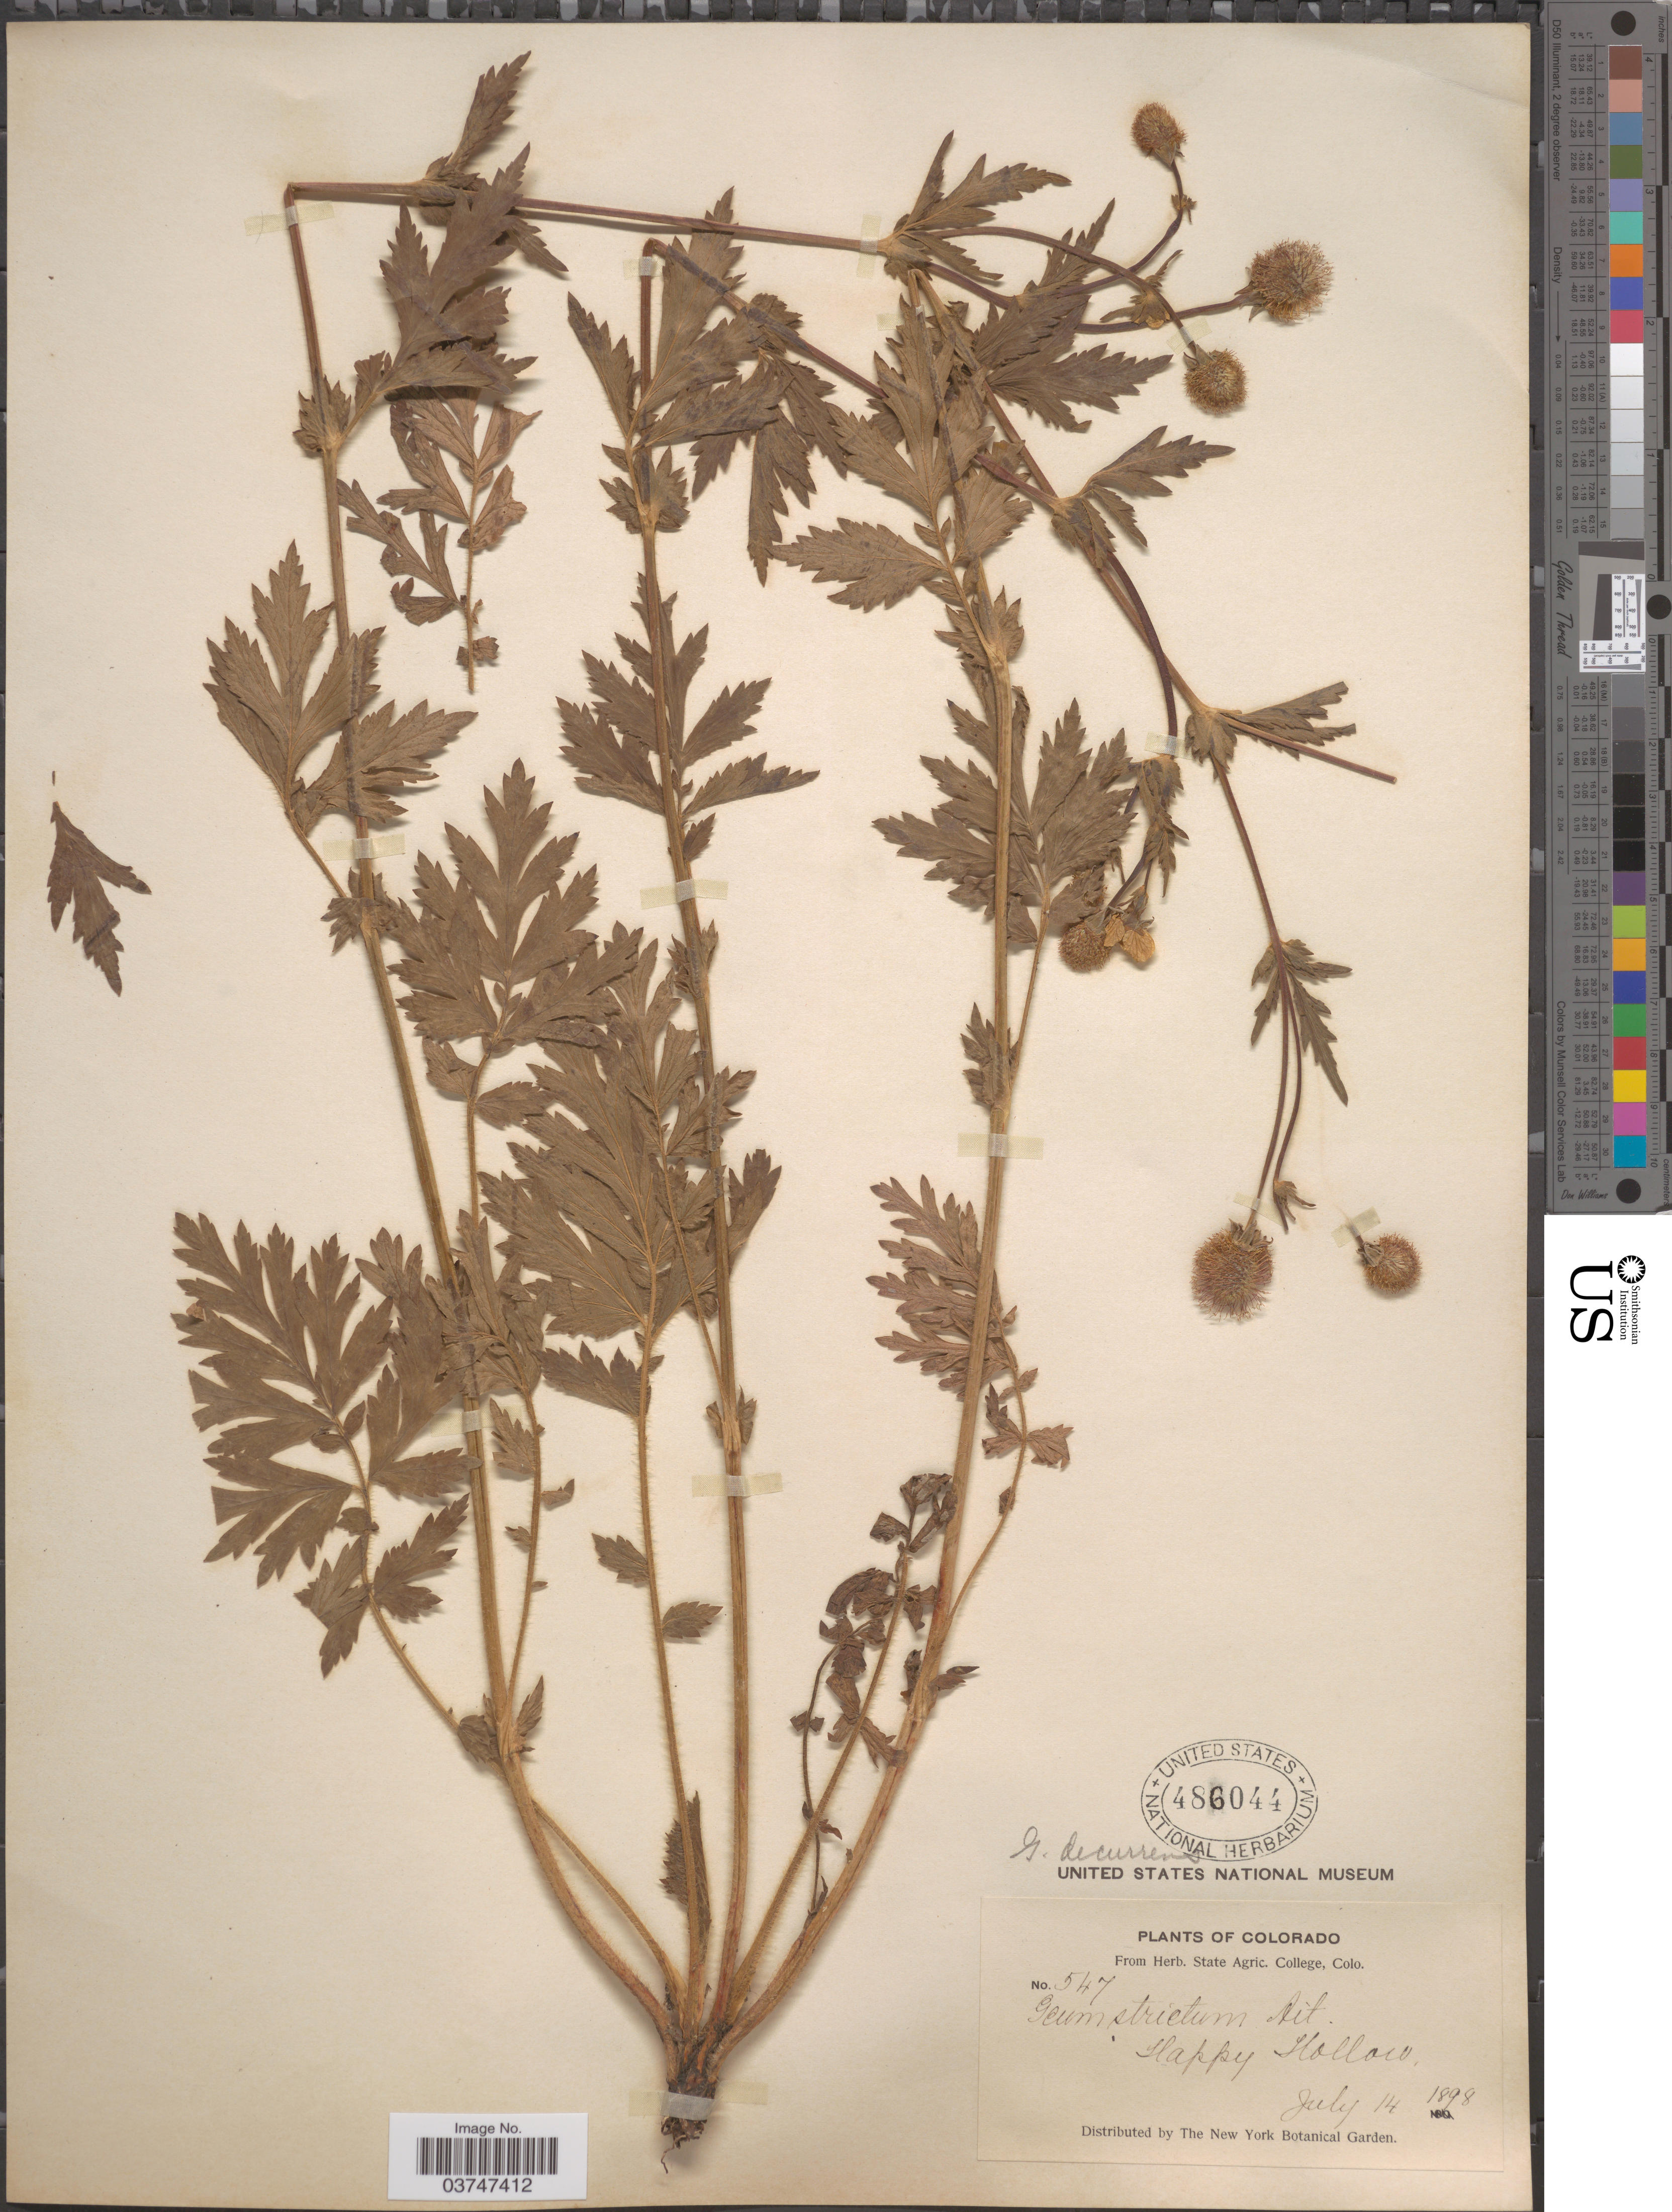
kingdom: Plantae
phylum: Tracheophyta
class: Magnoliopsida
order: Rosales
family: Rosaceae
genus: Geum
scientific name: Geum decurrens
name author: Rydb.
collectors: ex herb. State Agric. College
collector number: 547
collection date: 1898-07-14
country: United States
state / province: Colorado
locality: Happy Hollow.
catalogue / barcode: US 486044